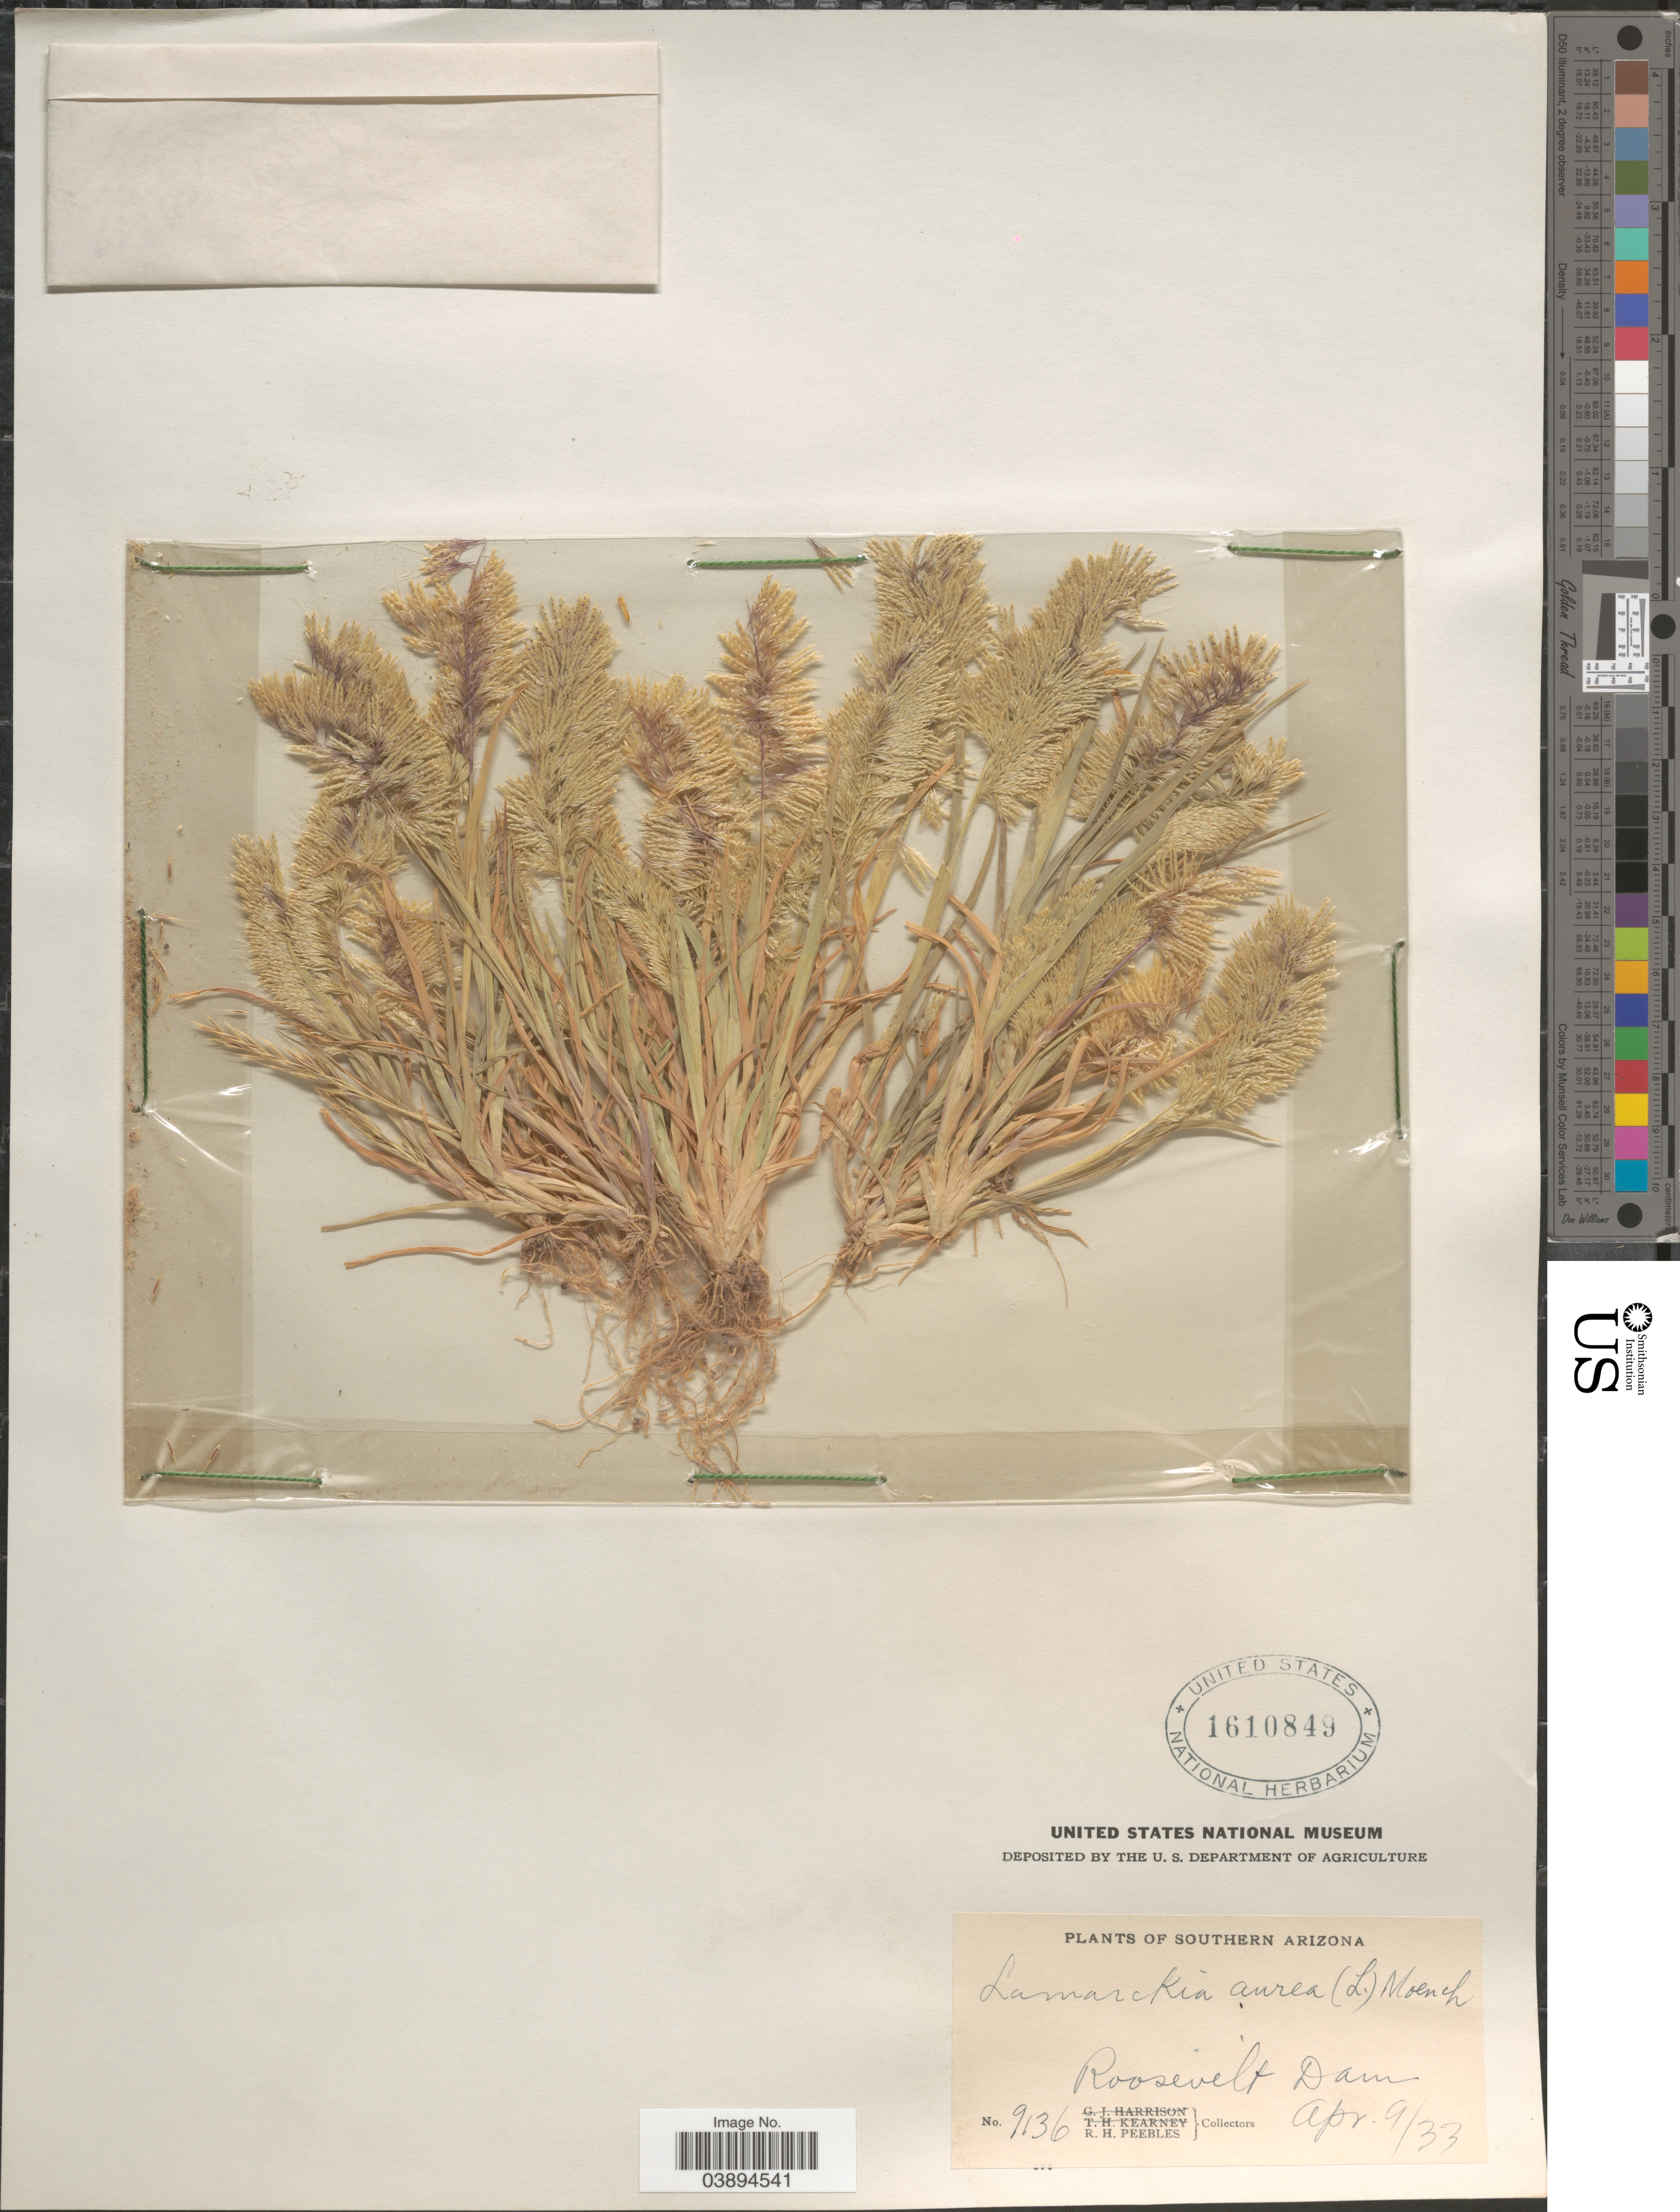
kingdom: Plantae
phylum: Tracheophyta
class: Liliopsida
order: Poales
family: Poaceae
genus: Lamarckia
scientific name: Lamarckia aurea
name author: (L.) Moench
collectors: R. H. Peebles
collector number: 9136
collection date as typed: Transcribed d/m/y: 9/4/33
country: United States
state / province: Arizona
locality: Southern Arizona. Roosevelt Dam.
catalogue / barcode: US 1610849